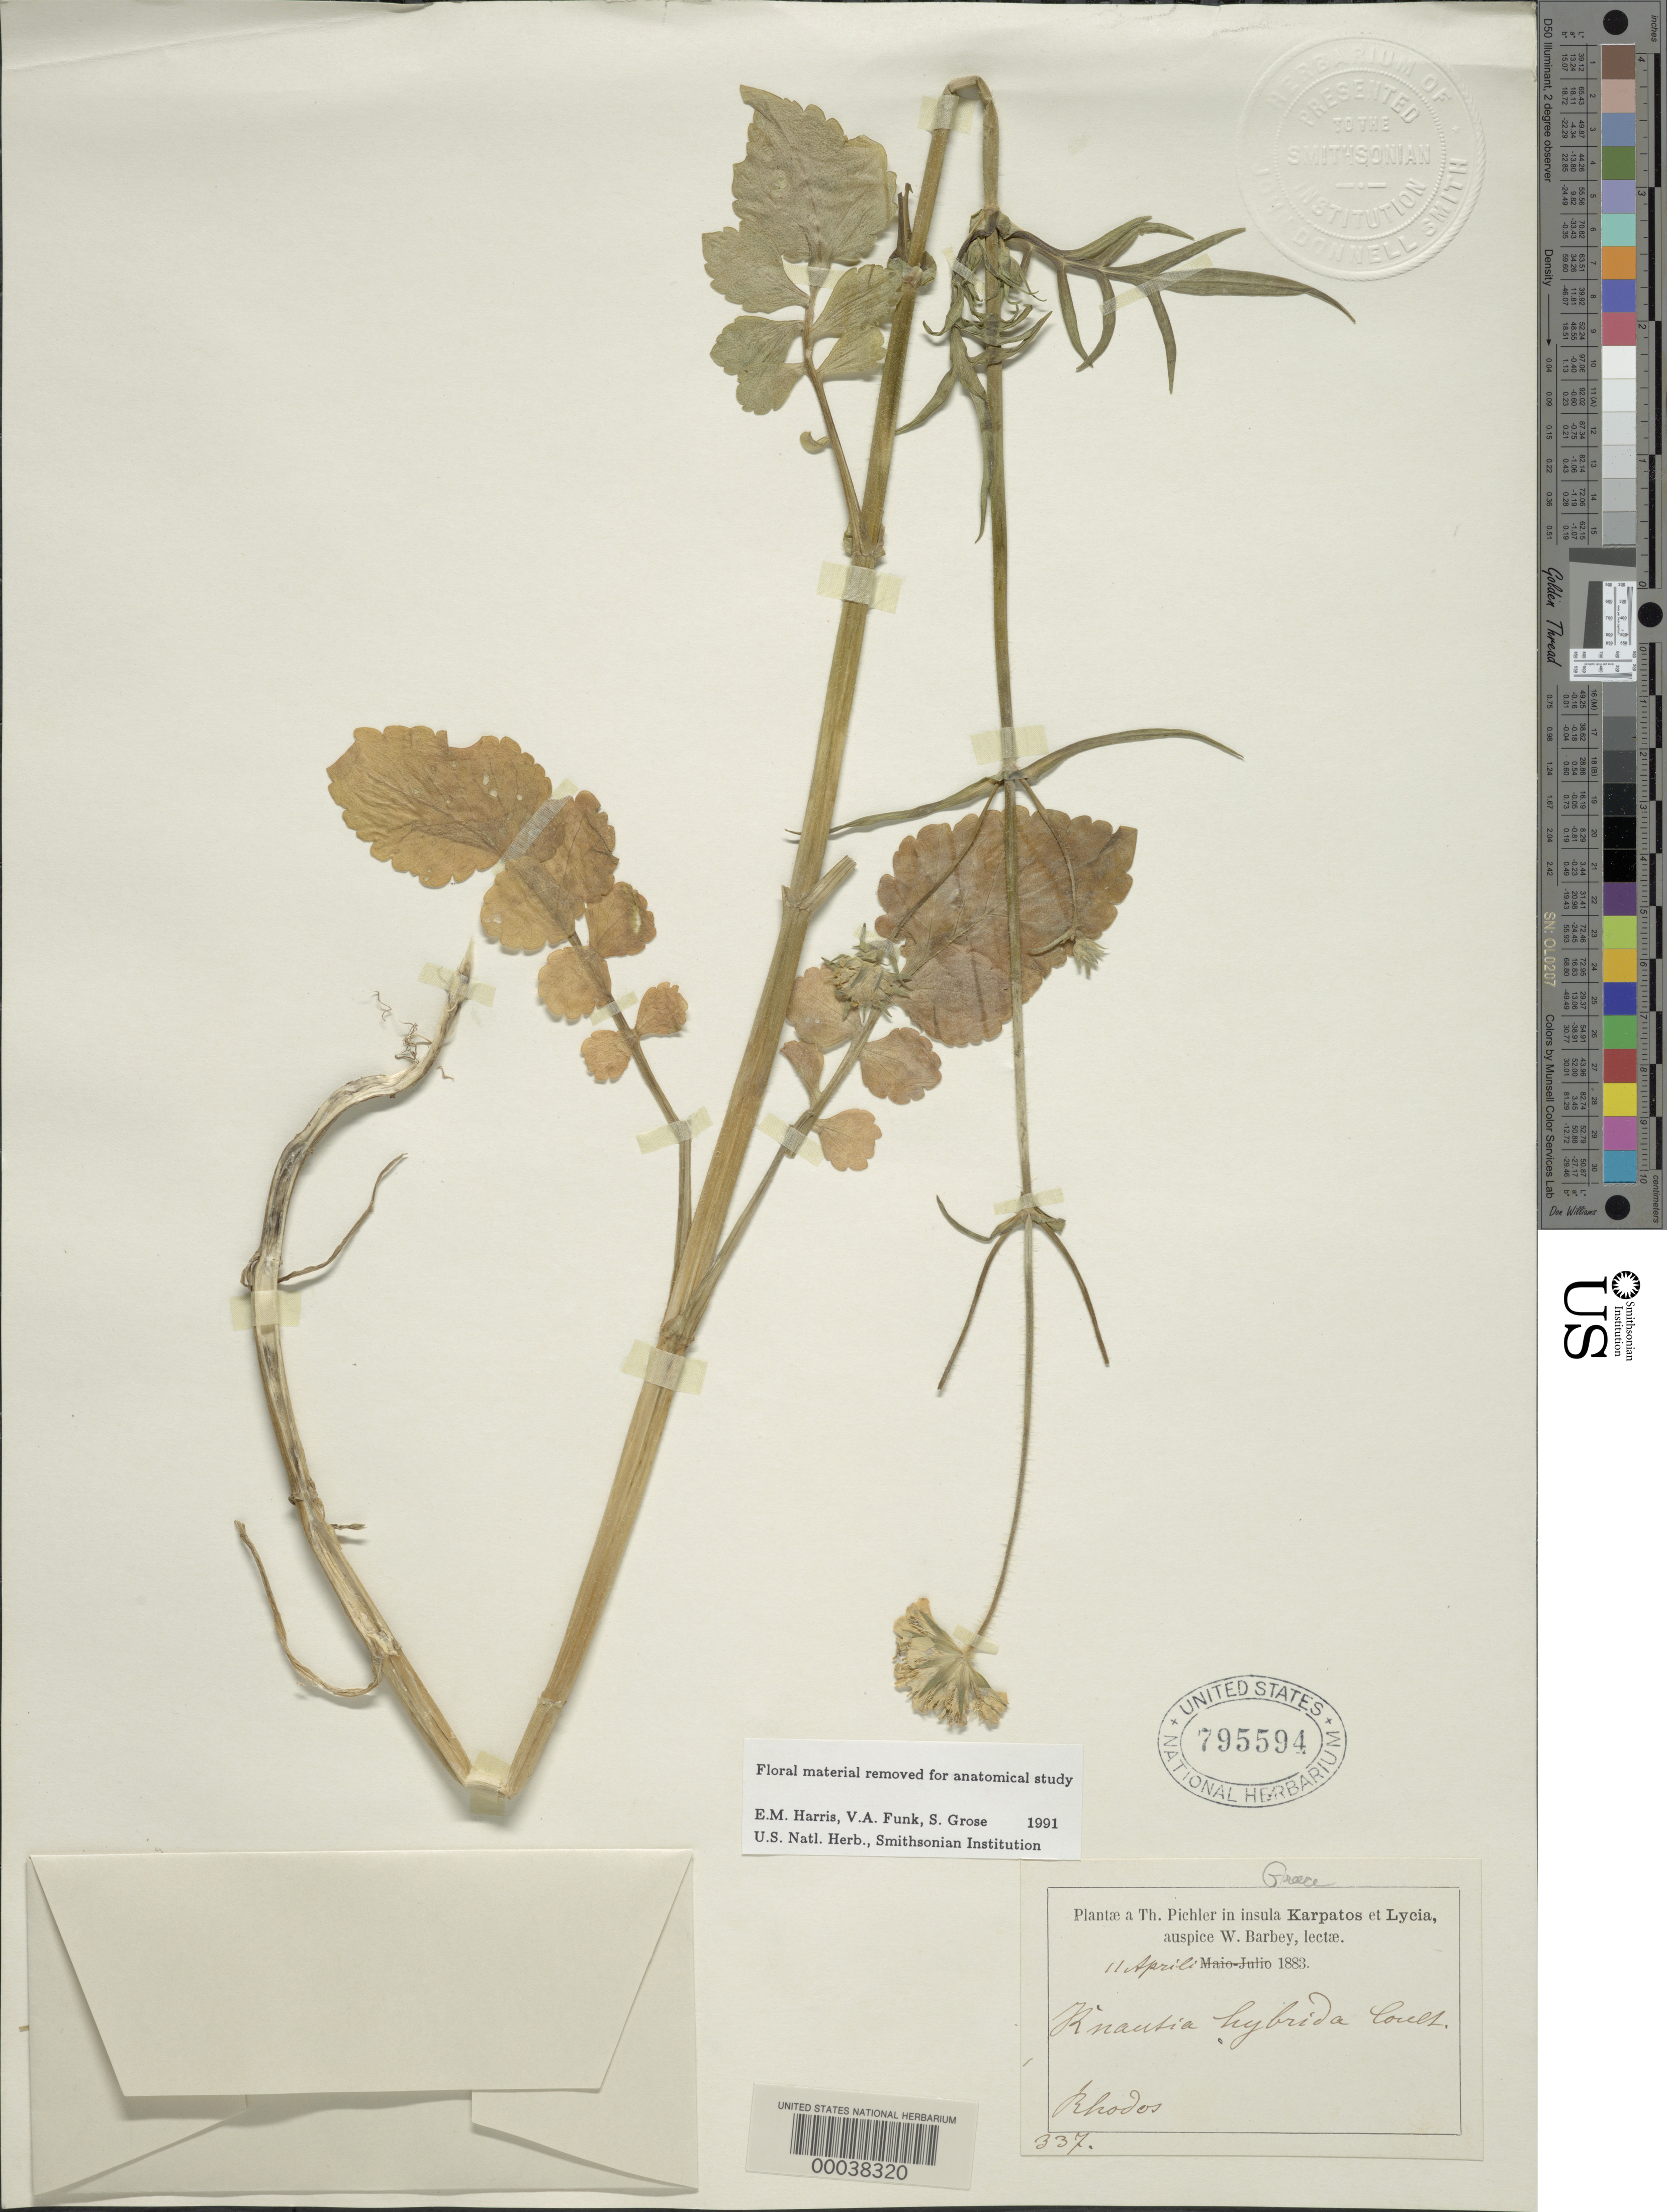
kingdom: Plantae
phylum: Tracheophyta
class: Magnoliopsida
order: Dipsacales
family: Caprifoliaceae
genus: Knautia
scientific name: Knautia hybrida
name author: Coult.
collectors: T. Pichler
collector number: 337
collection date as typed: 11 Apr 1883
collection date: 1883-04-11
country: Greece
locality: Rhodos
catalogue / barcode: US 795594